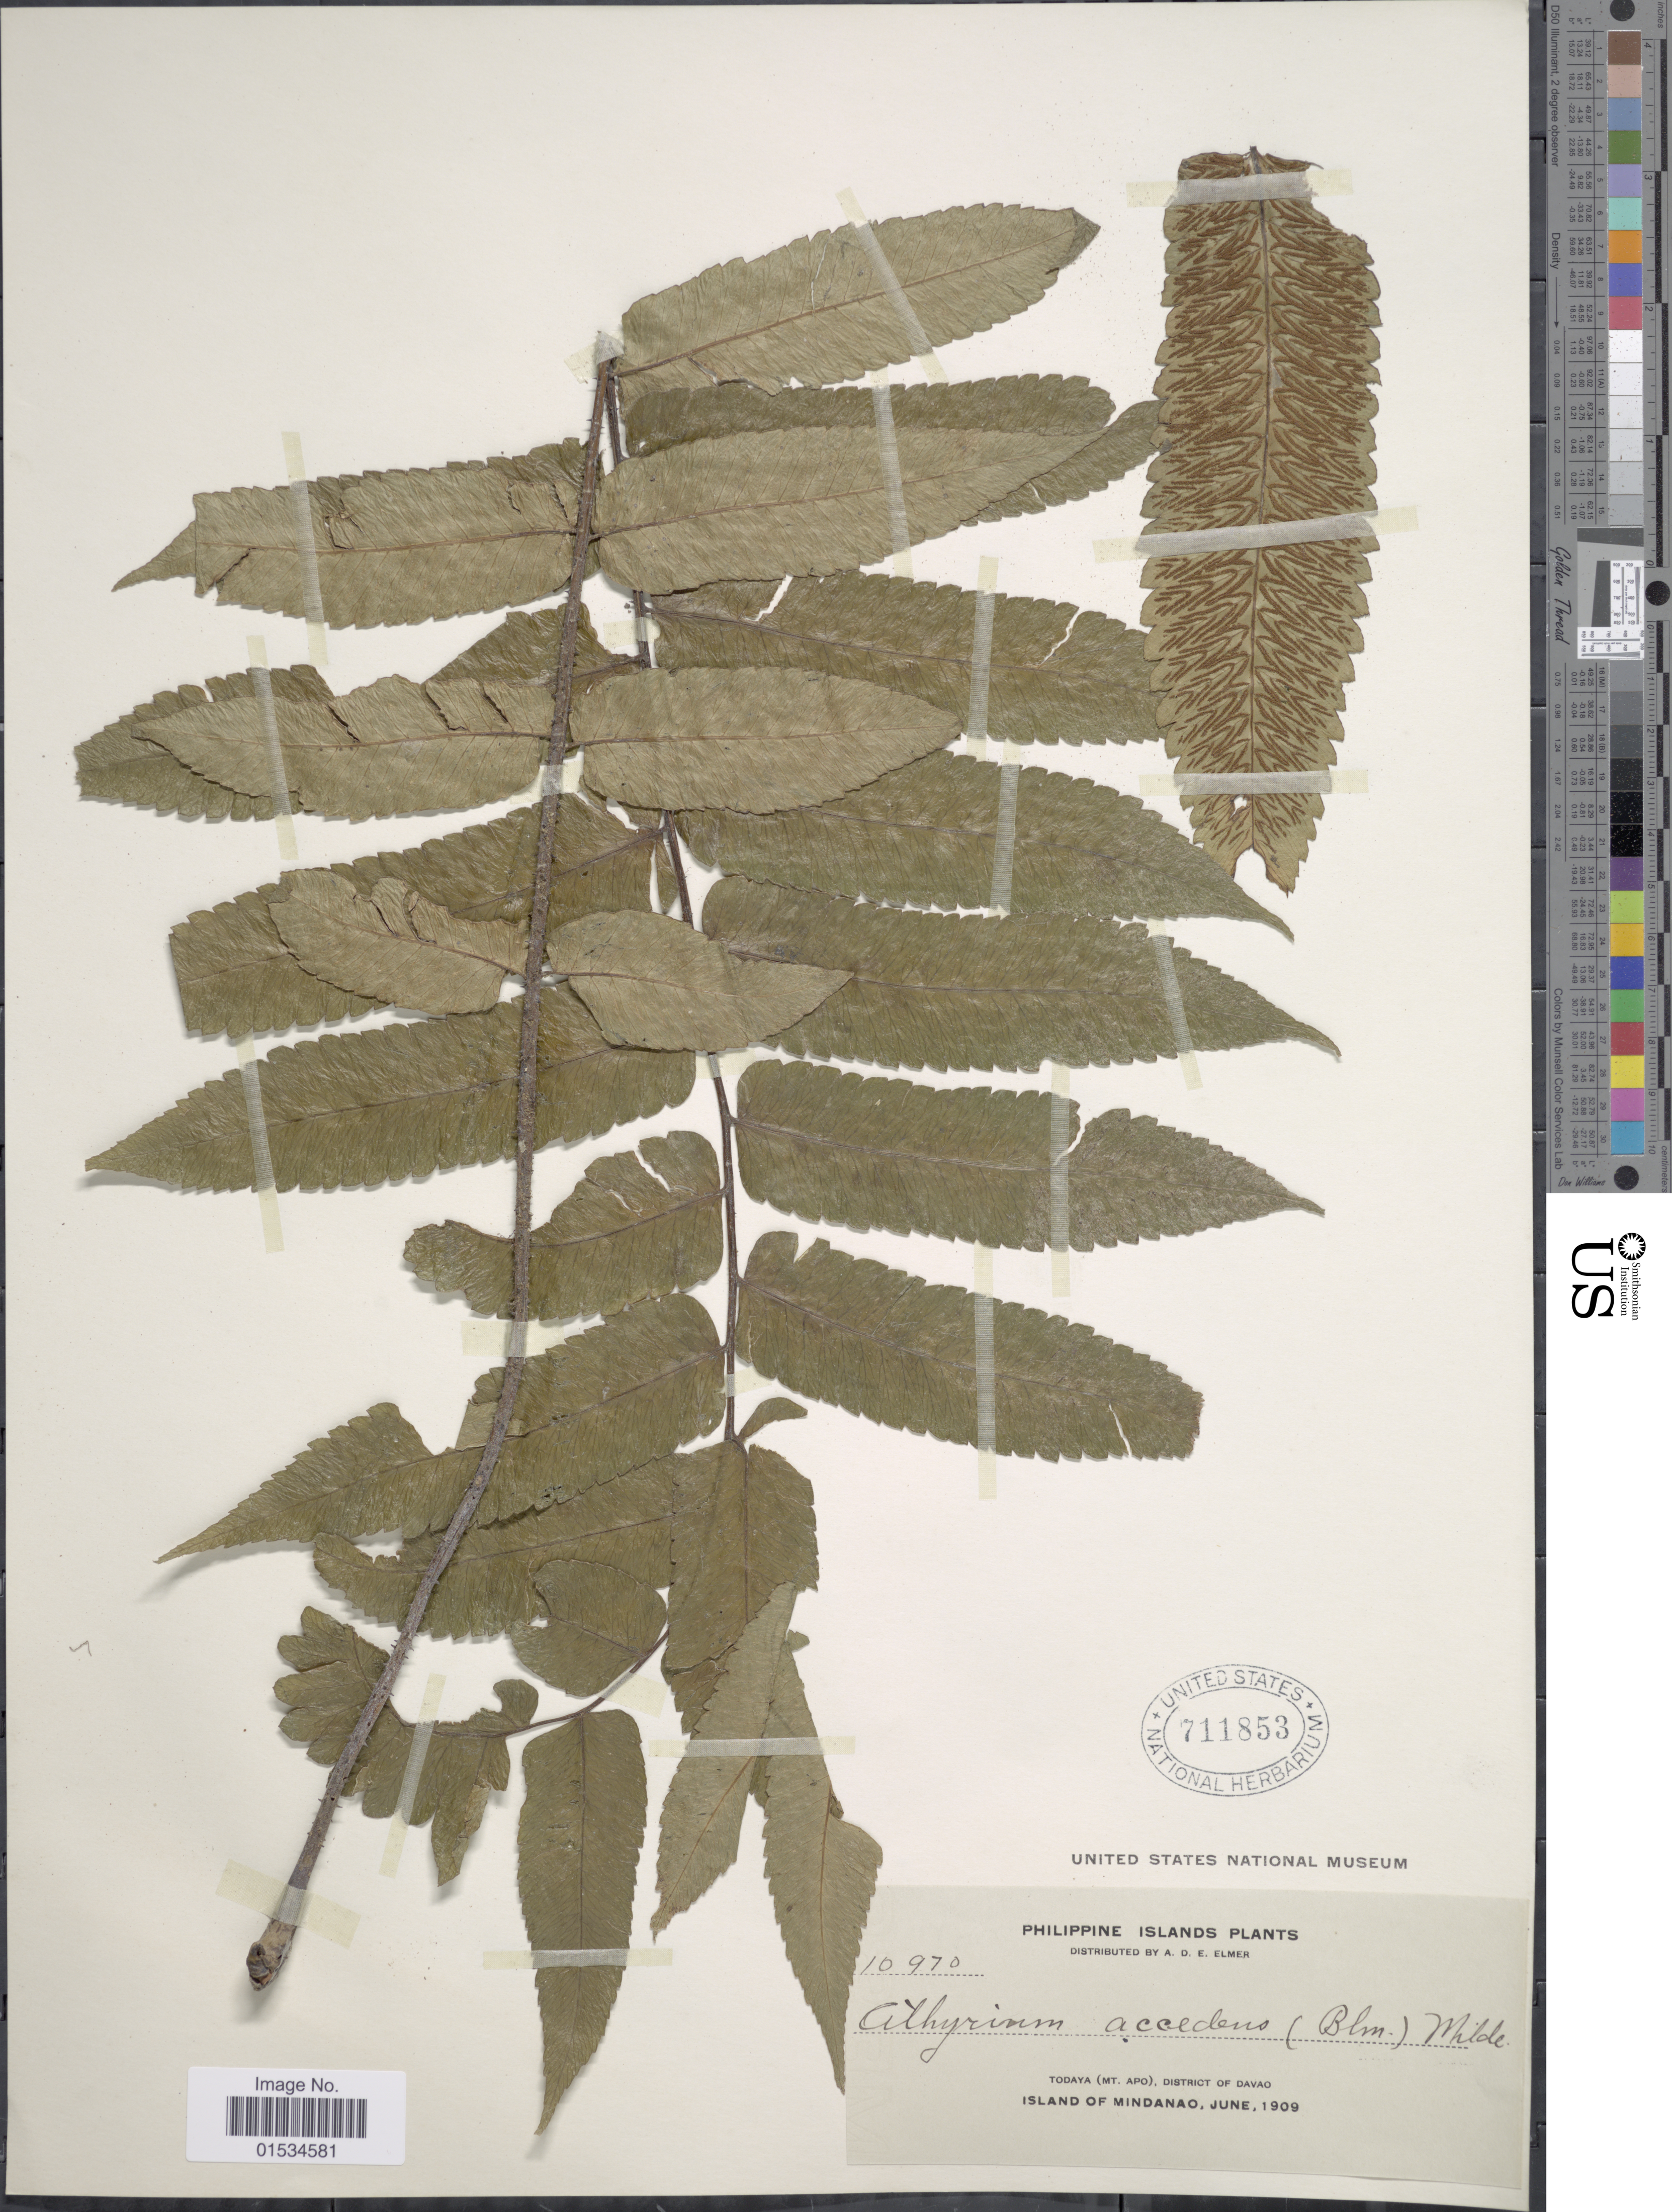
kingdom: Plantae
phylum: Tracheophyta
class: Polypodiopsida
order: Polypodiales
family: Athyriaceae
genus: Diplazium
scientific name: Diplazium accendens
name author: Blume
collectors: A. D. E. Elmer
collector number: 10970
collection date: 1909-06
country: Philippines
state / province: Davao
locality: Todaya, (Mt Apo), District of Davao, Island of Mindanao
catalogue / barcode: US 711853